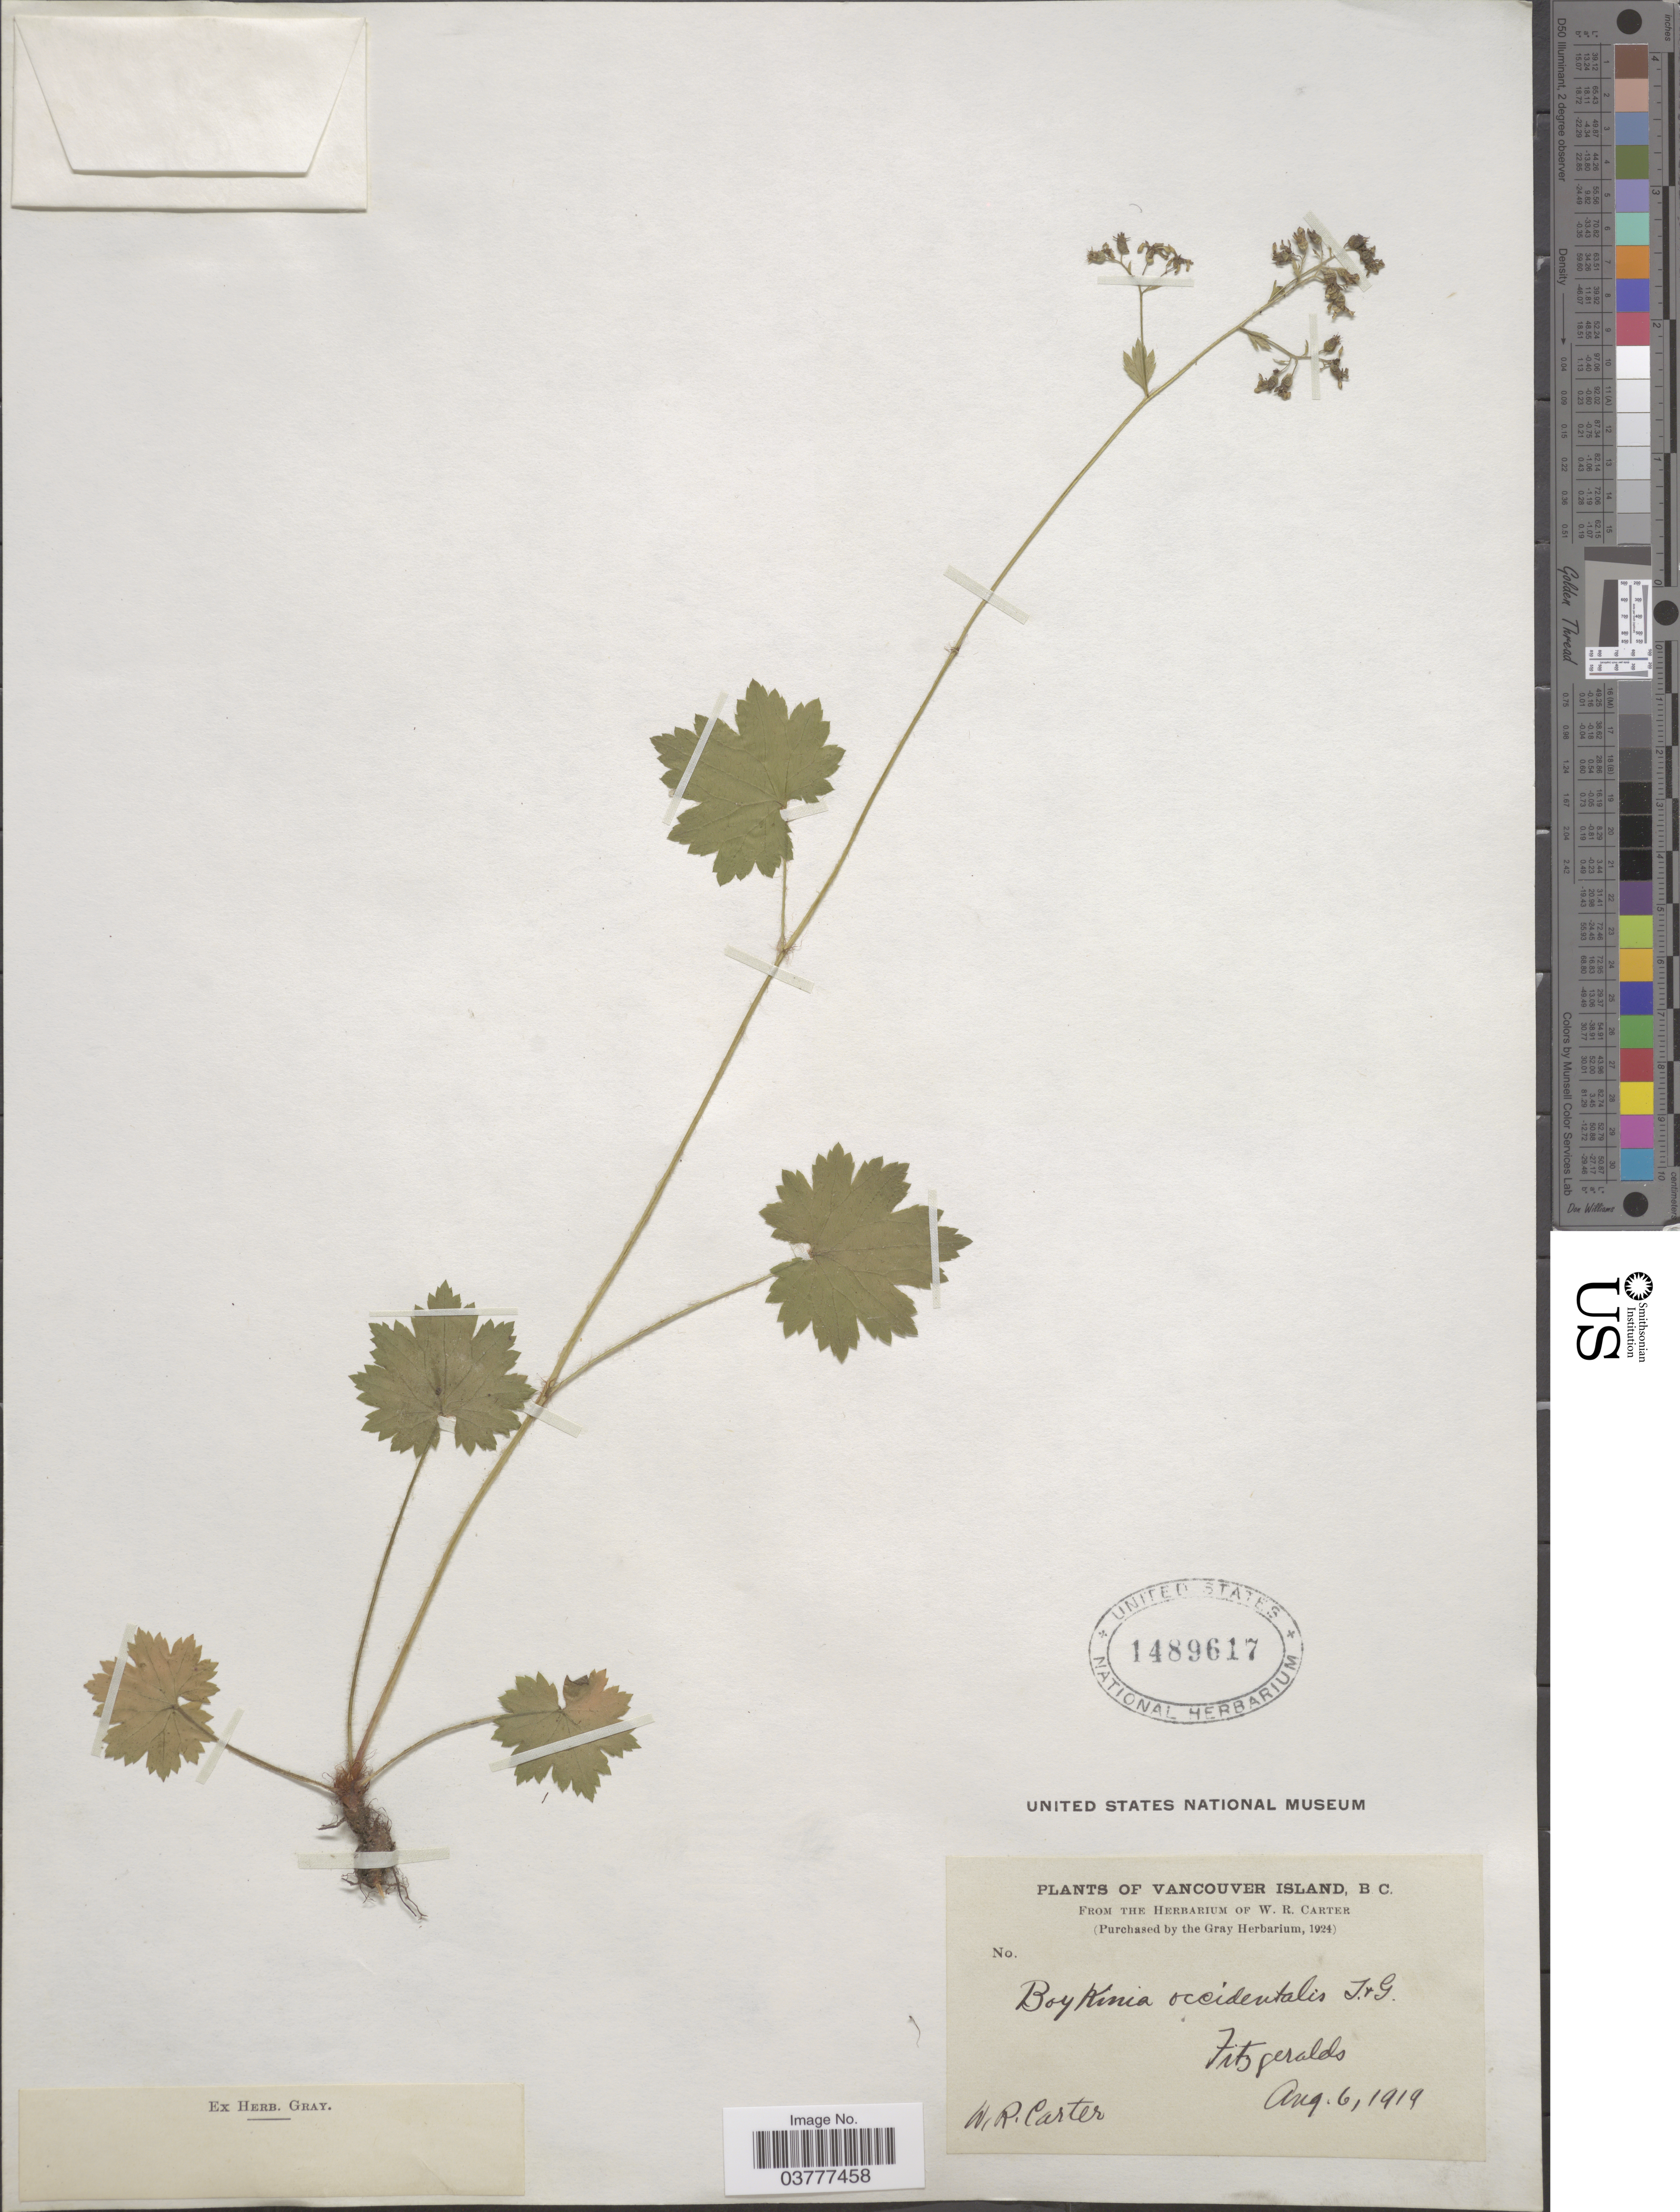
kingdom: Plantae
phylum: Tracheophyta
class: Magnoliopsida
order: Saxifragales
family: Saxifragaceae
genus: Boykinia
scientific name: Boykinia occidentalis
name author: Torr. & A. Gray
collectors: W. R. Carter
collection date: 1919-08-06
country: Canada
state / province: British Columbia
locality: Vancouver Island. Fitzgeralds.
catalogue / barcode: US 1489617